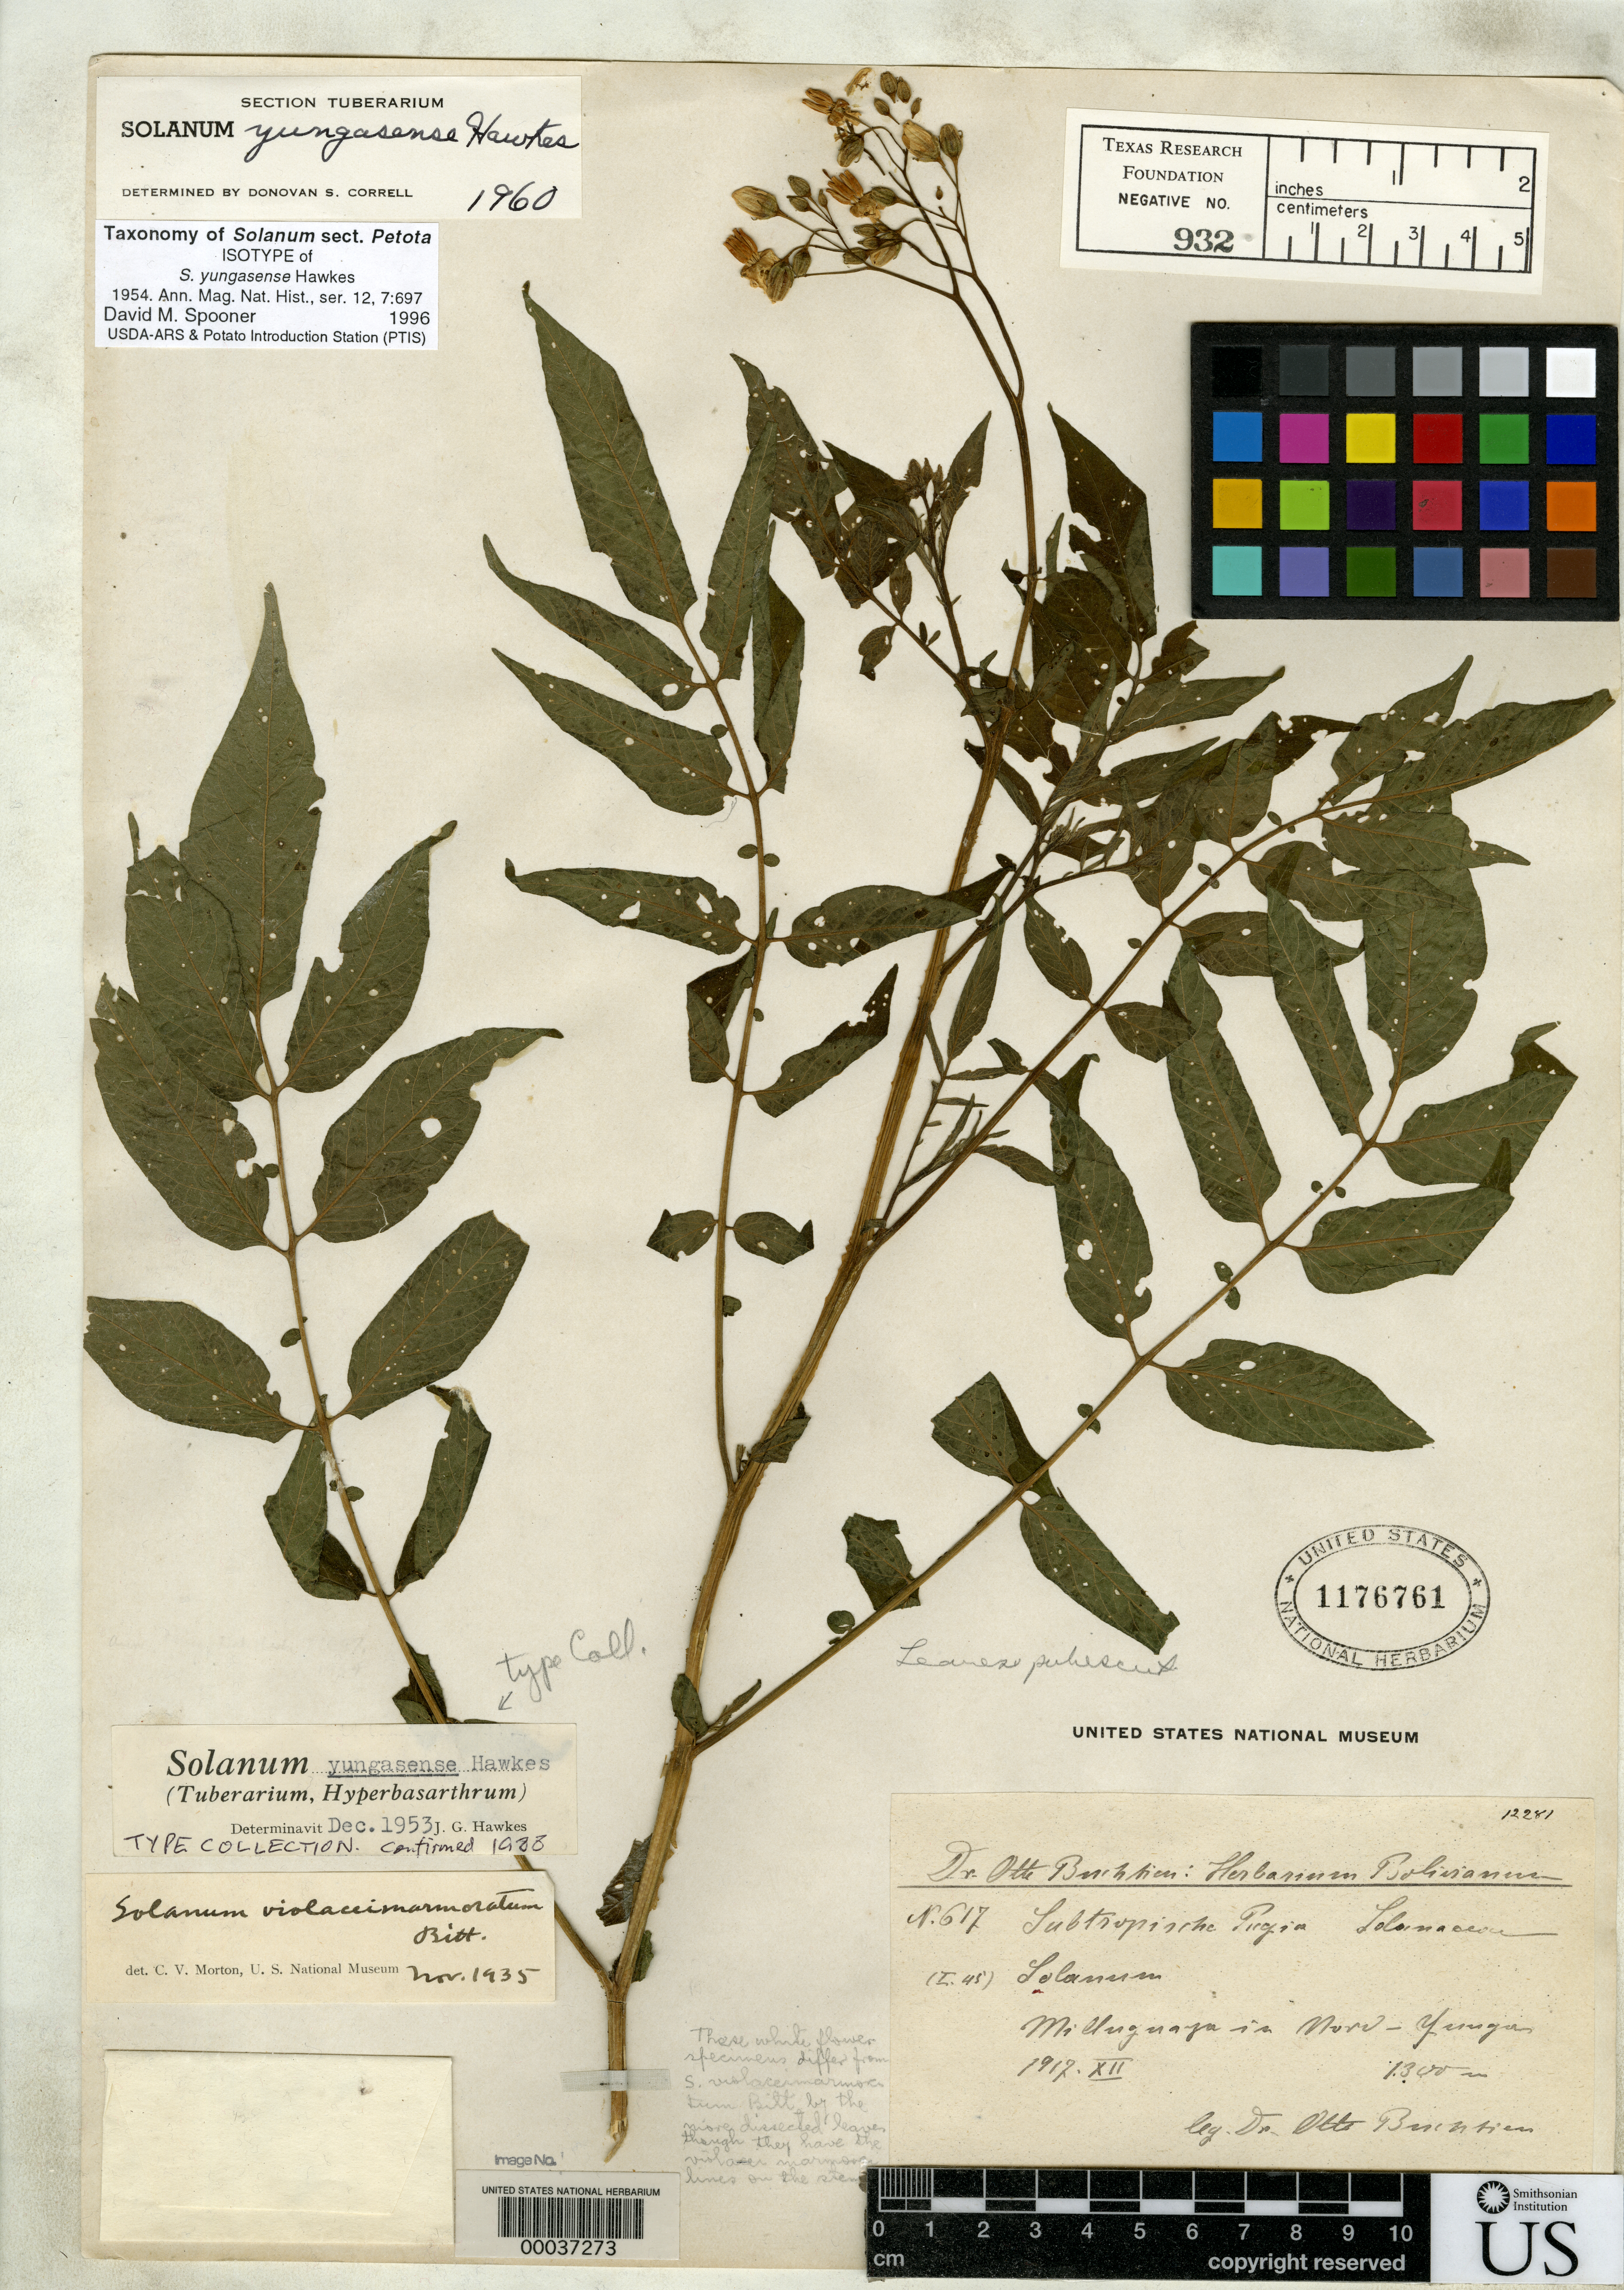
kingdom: Plantae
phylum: Tracheophyta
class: Magnoliopsida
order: Solanales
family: Solanaceae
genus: Solanum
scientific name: Solanum yungasense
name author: Hawkes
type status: Isotype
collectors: O. Buchtien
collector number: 617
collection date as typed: Dec 1917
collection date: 1917-12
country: Bolivia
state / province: La Paz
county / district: Nor Yungas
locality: Milluguaya in Nord-Yungas.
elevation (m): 1300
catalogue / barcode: US 1176761